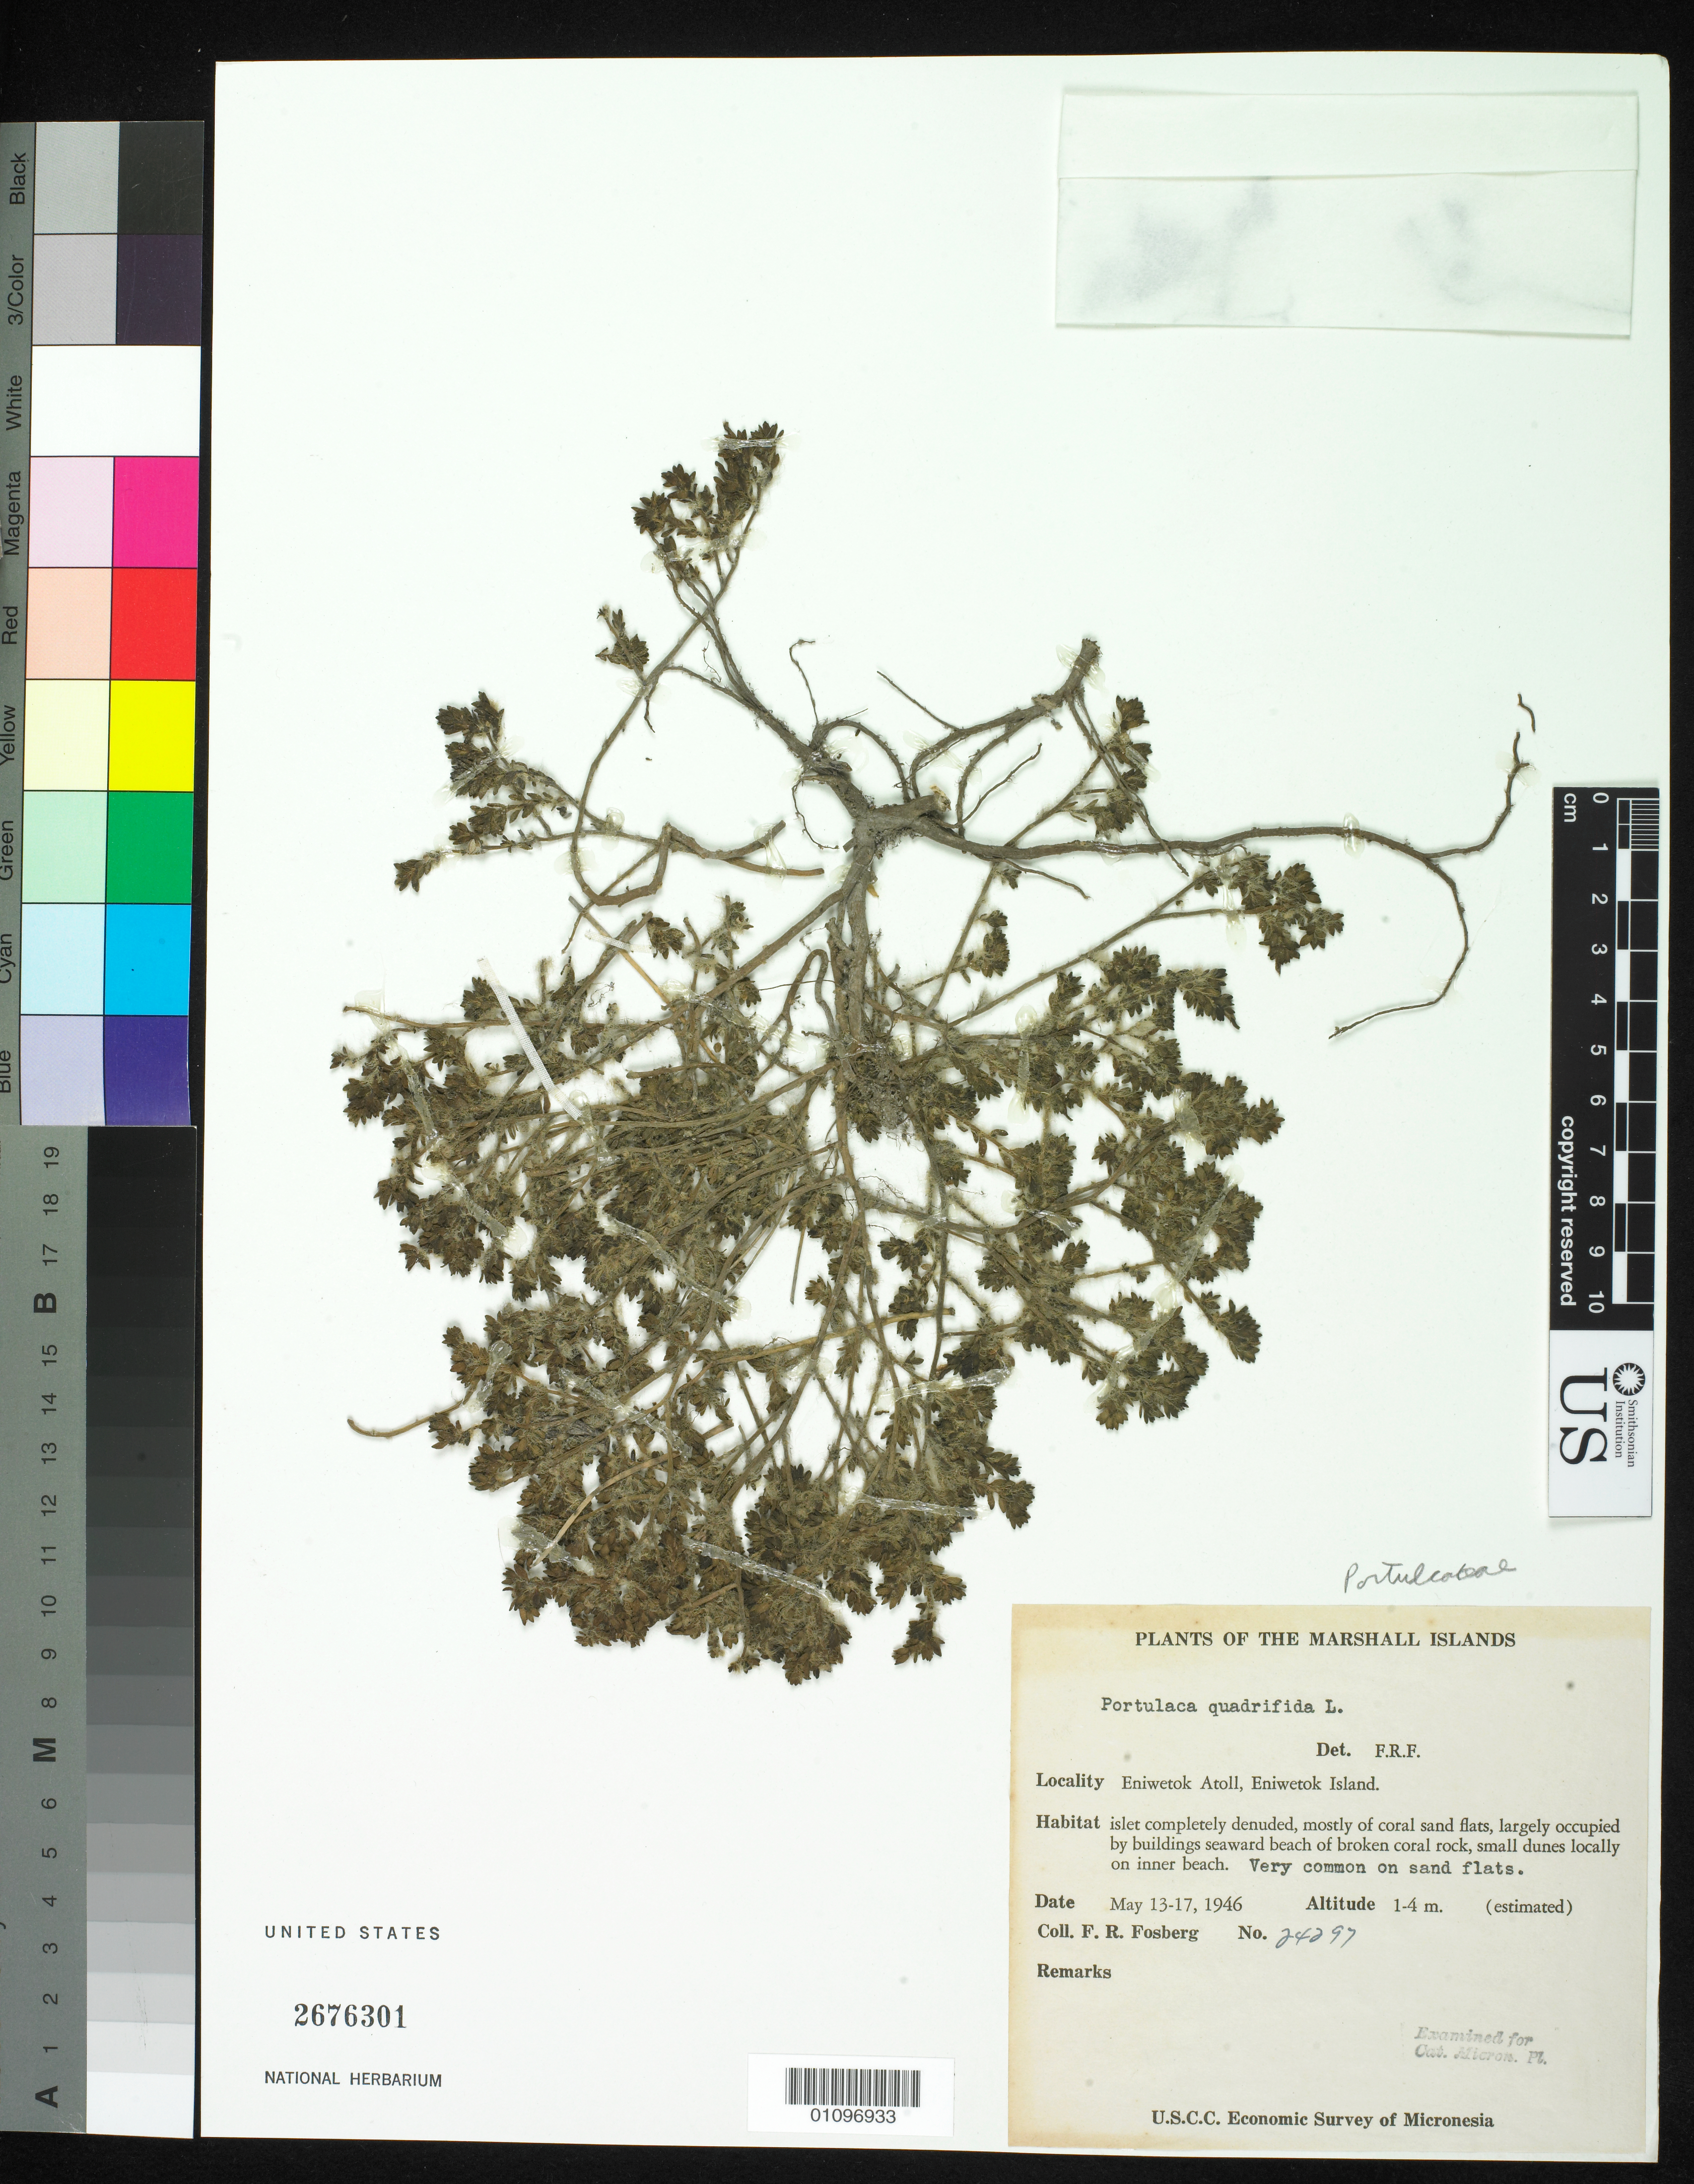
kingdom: Plantae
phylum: Tracheophyta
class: Magnoliopsida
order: Caryophyllales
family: Portulacaceae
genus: Portulaca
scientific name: Portulaca quadrifida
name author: L.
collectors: F. R. Fosberg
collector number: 24297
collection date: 1946-05-13/1946-05-17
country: Marshall Islands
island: Enewetak [Eniwetok] Atoll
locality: Einwetok Island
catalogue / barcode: US 2676301